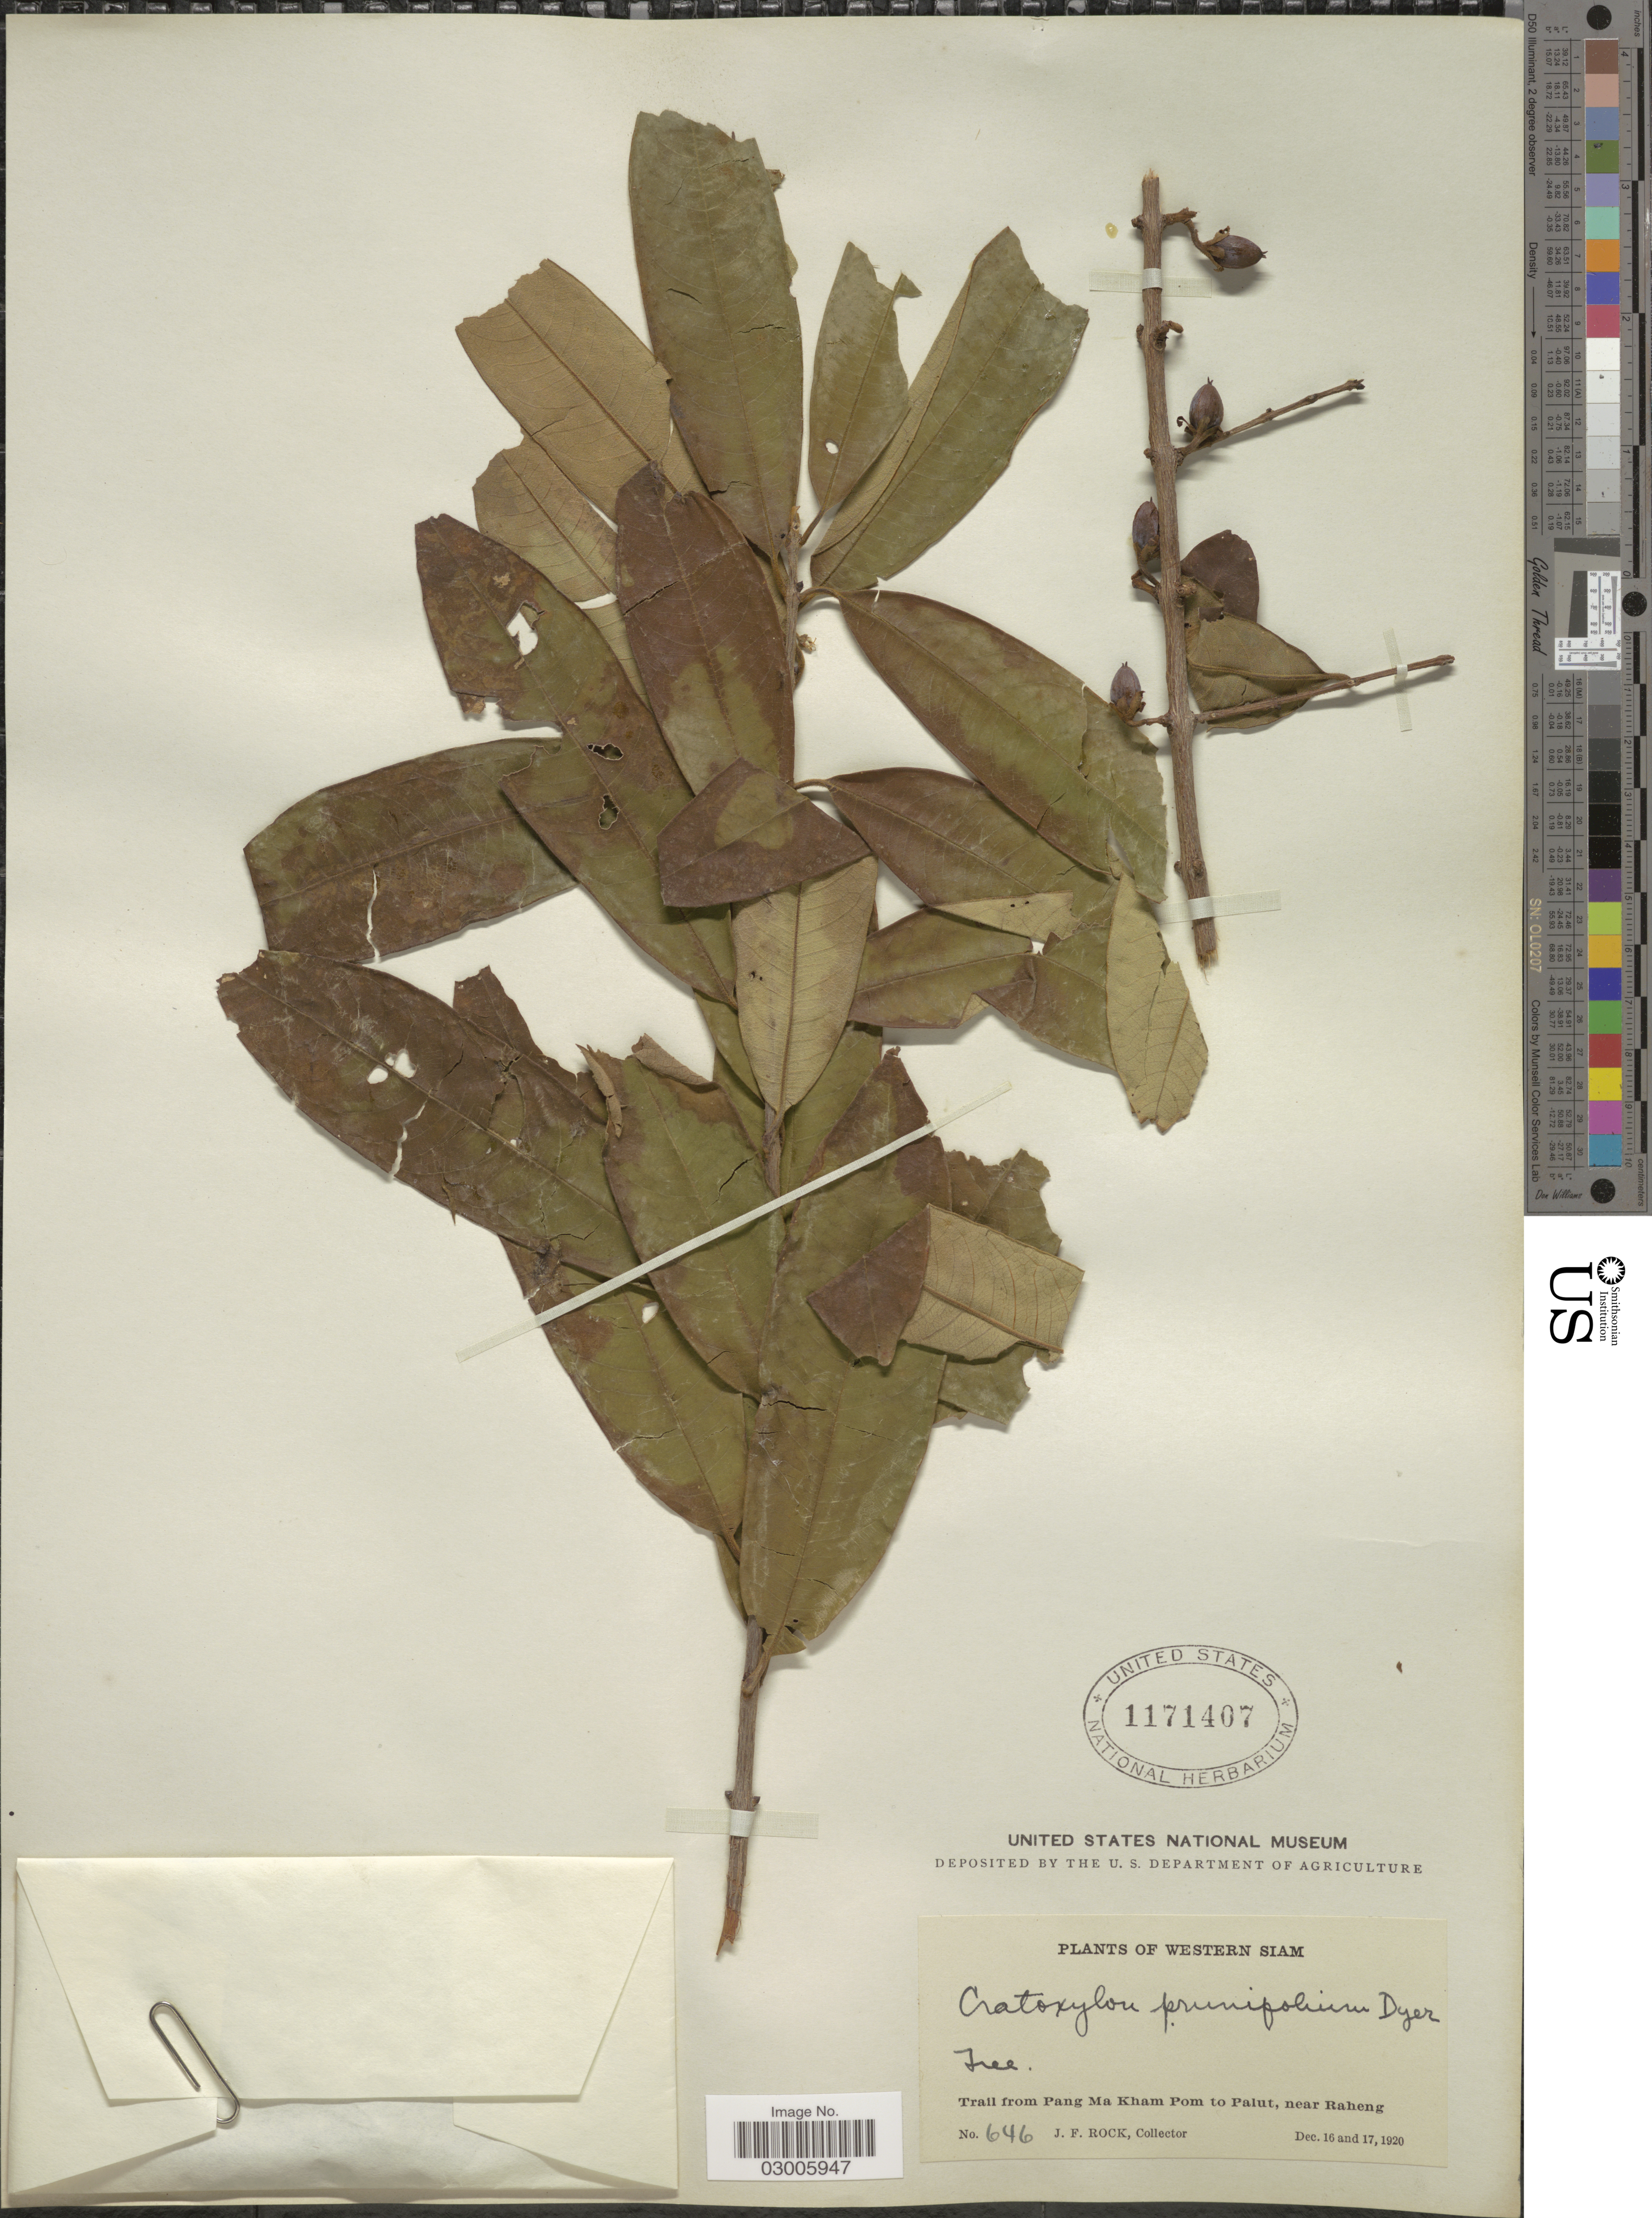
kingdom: Plantae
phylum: Tracheophyta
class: Magnoliopsida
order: Malpighiales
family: Hypericaceae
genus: Cratoxylum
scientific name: Cratoxylum pruniflorum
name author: (Kurz) Kurz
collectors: J. Rock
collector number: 646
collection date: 1920-12-16/1920-12-17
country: Thailand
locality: Western Siam. Trail from Pang Ma Kham Pom to Palut, near Raheng.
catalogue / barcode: US 1171407